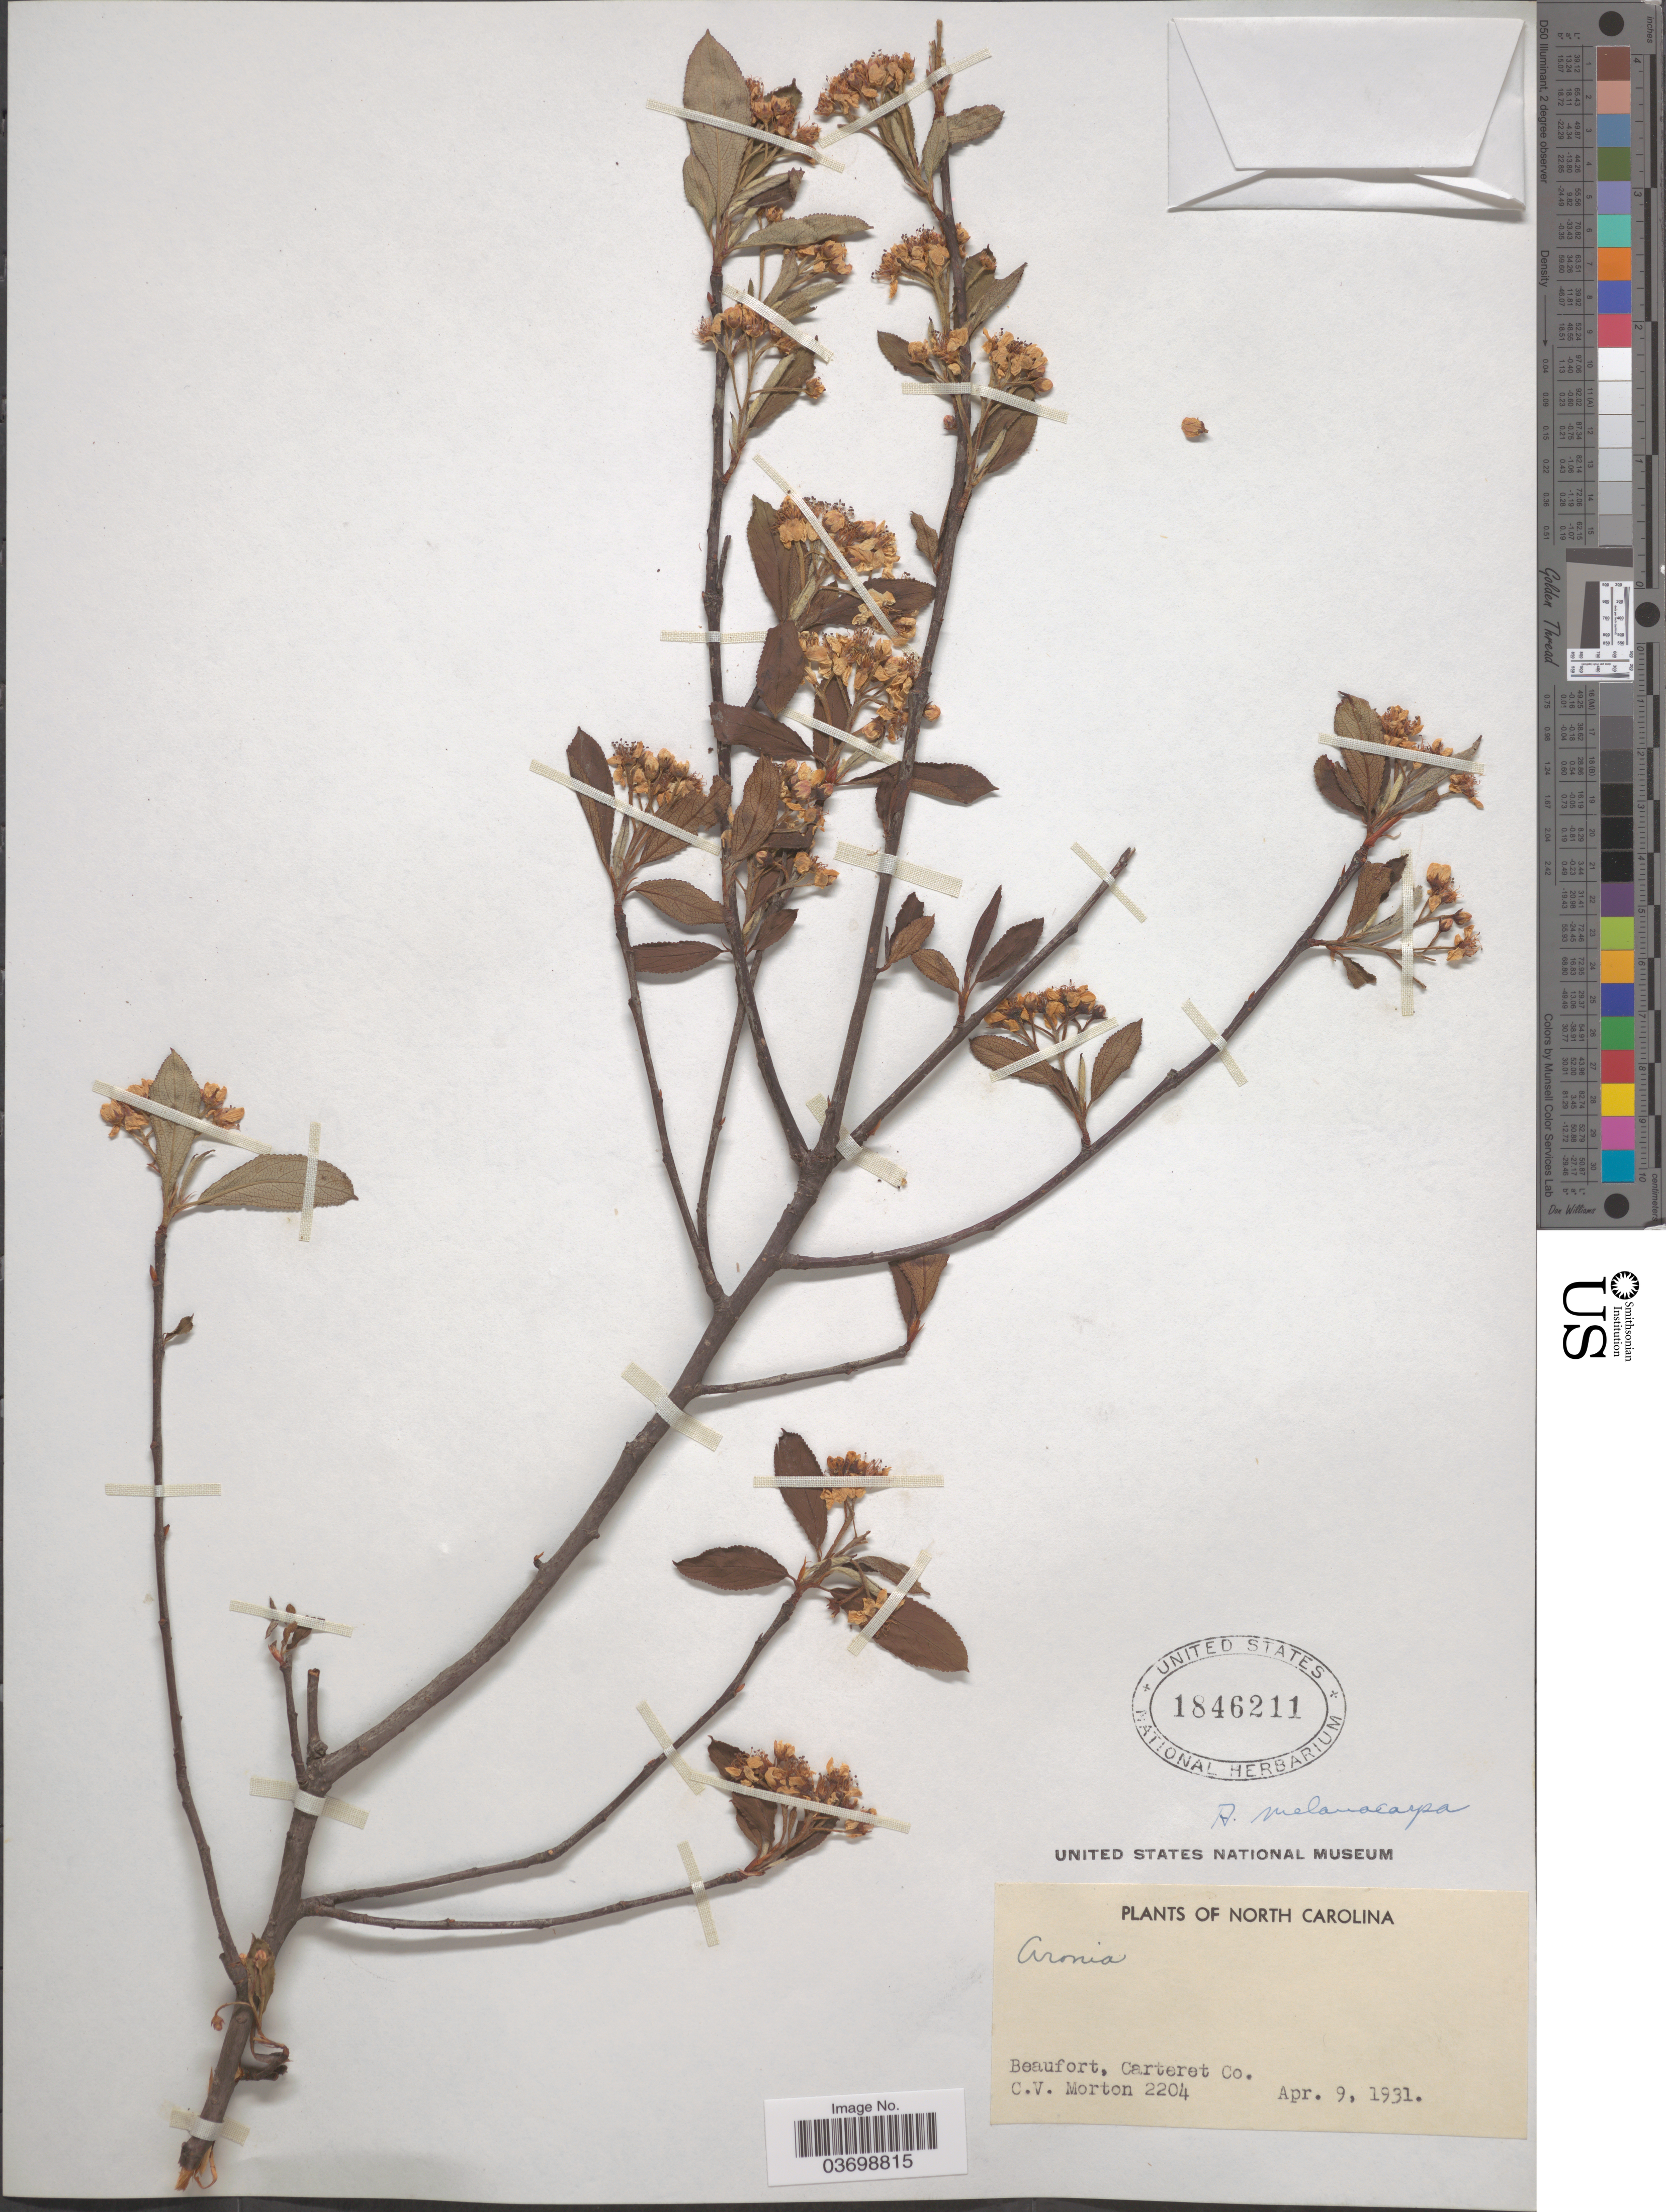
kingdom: Plantae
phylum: Tracheophyta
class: Magnoliopsida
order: Rosales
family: Rosaceae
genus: Aronia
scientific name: Aronia arbutifolia f. glabra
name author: (Elliott) Uttal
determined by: Strong, M. T., (US), Smithsonian Institution - National Museum of Natural History (UNITED STATES)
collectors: C. V. Morton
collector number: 2204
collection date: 1931-04-09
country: United States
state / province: North Carolina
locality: Beaufort, Carteret Co.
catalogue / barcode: US 1846211